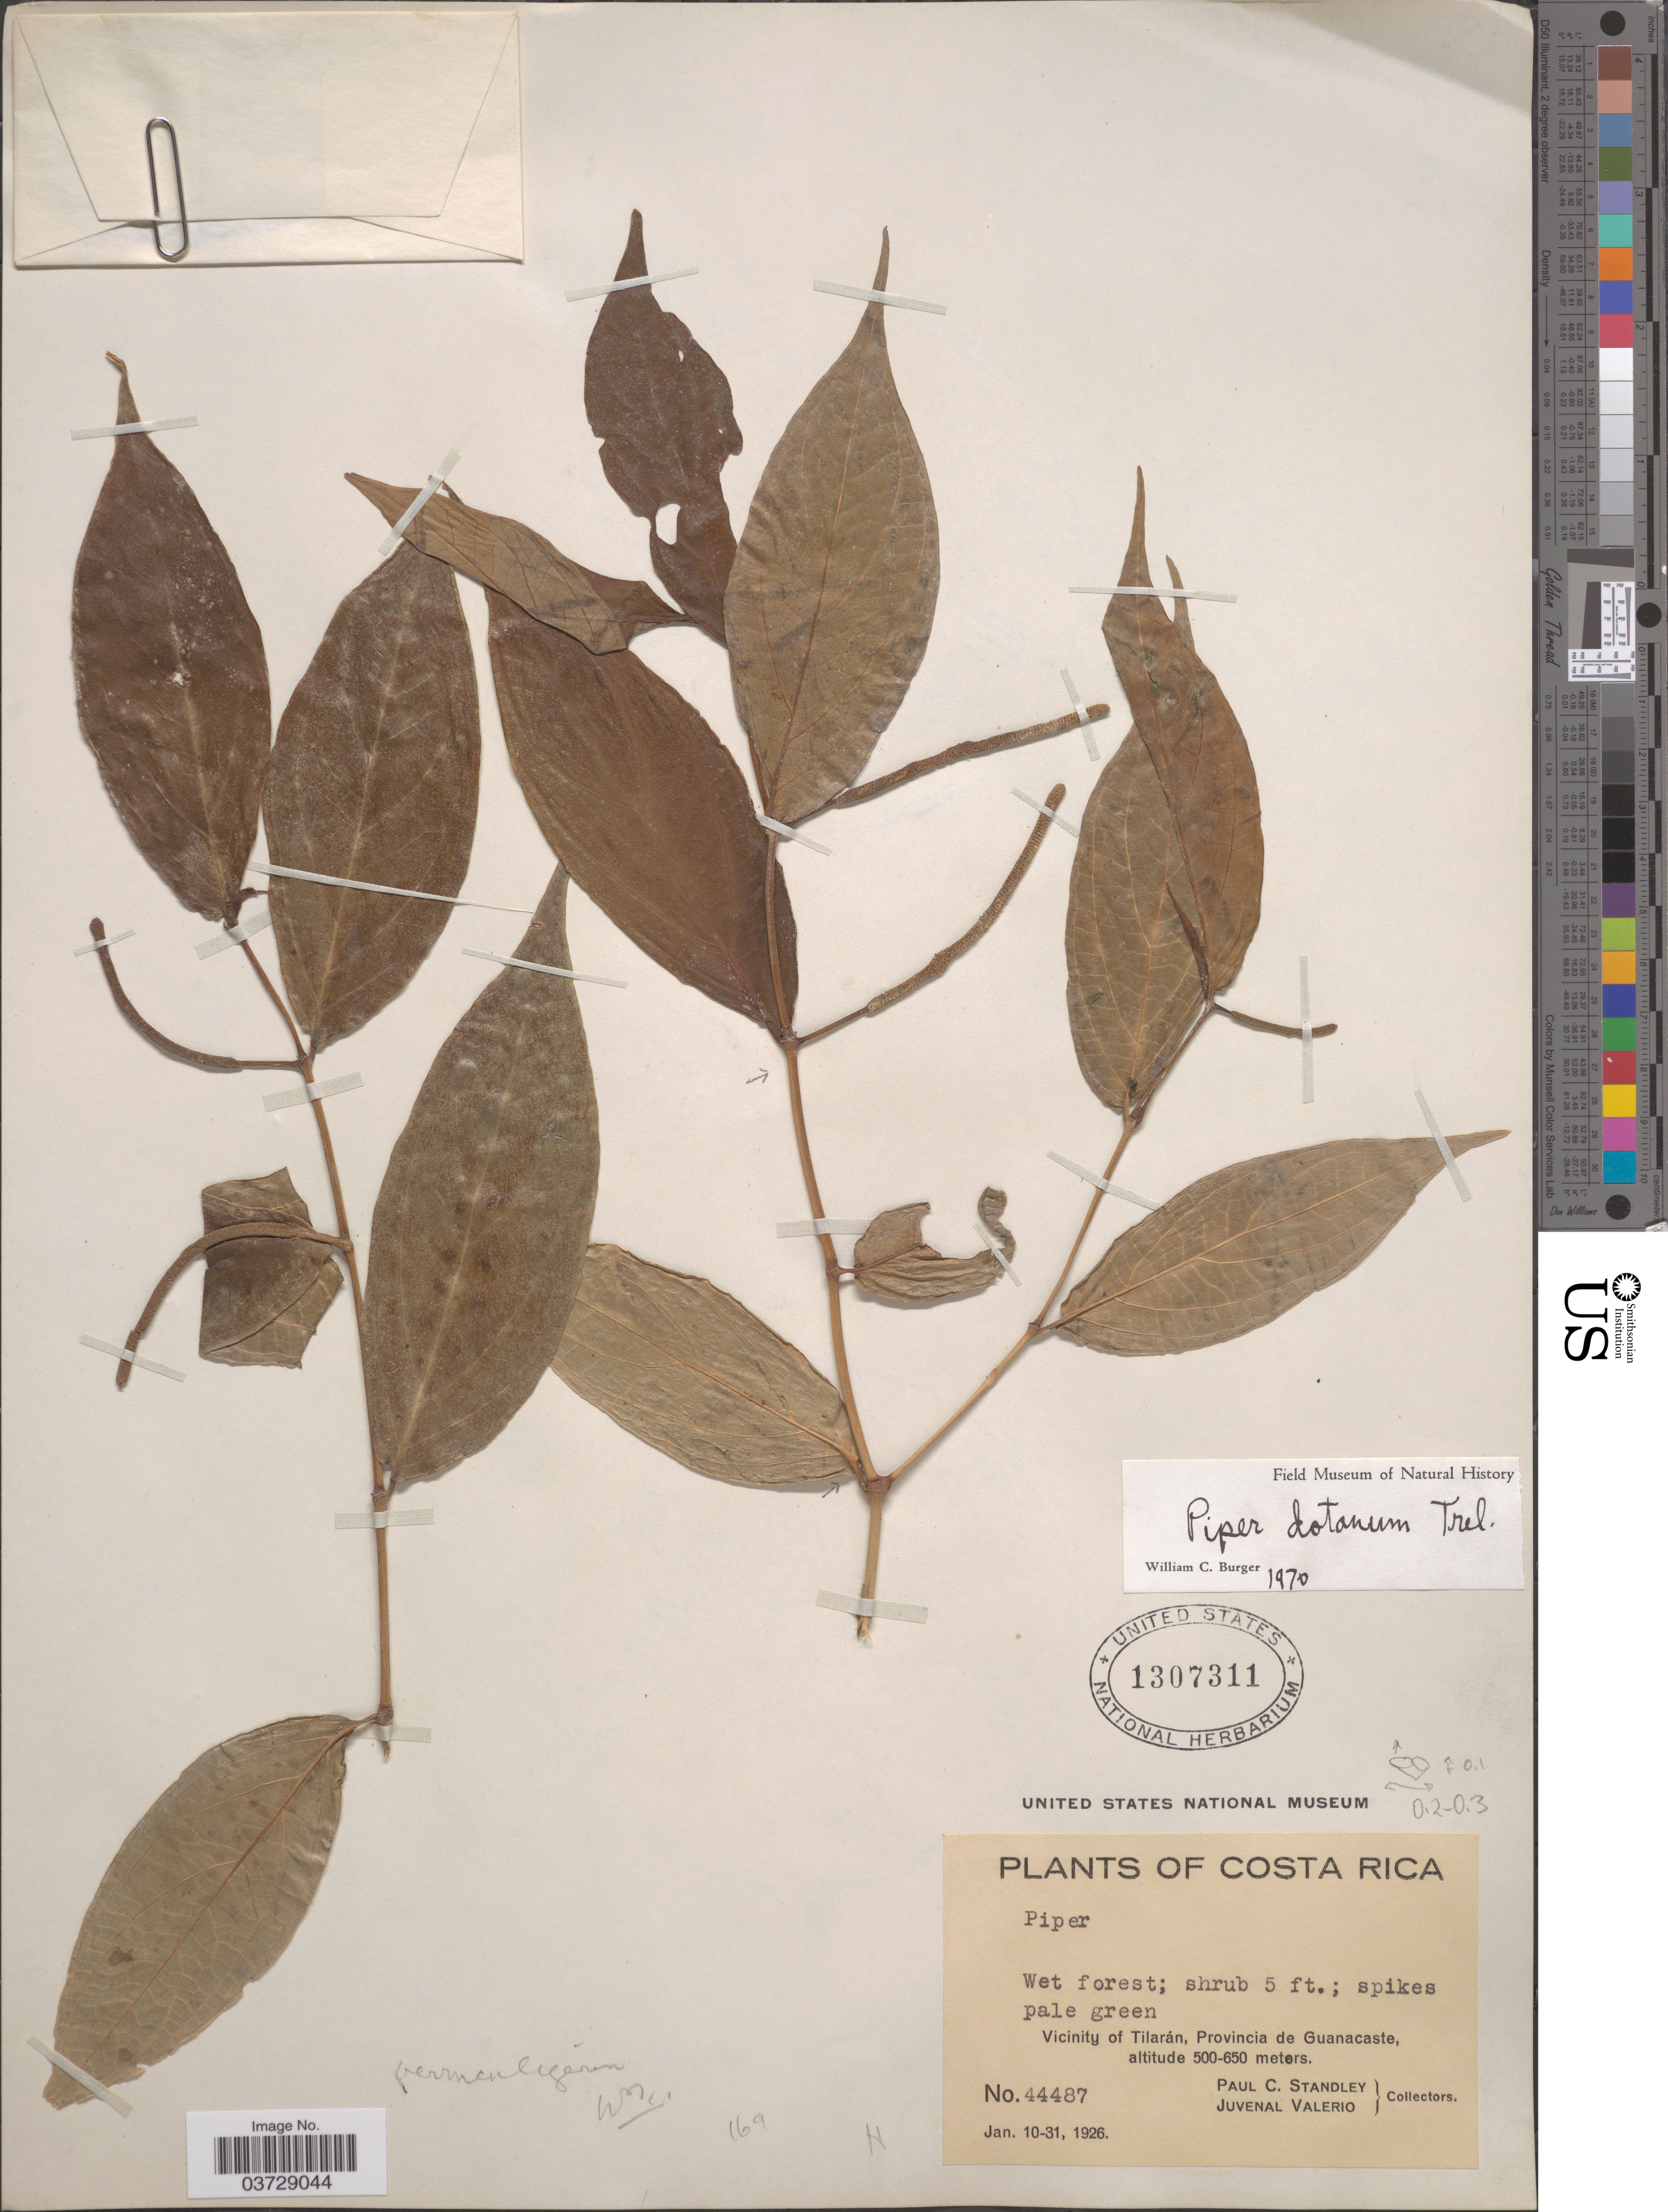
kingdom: Plantae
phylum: Tracheophyta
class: Magnoliopsida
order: Piperales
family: Piperaceae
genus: Piper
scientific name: Piper dotanum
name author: Trel.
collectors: P. C. Standley & J. Valerio R.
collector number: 44487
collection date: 1926-01-10/1926-01-31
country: Costa Rica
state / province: Guanacaste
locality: Vicinity of Tilarán.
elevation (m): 500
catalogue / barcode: US 1307311